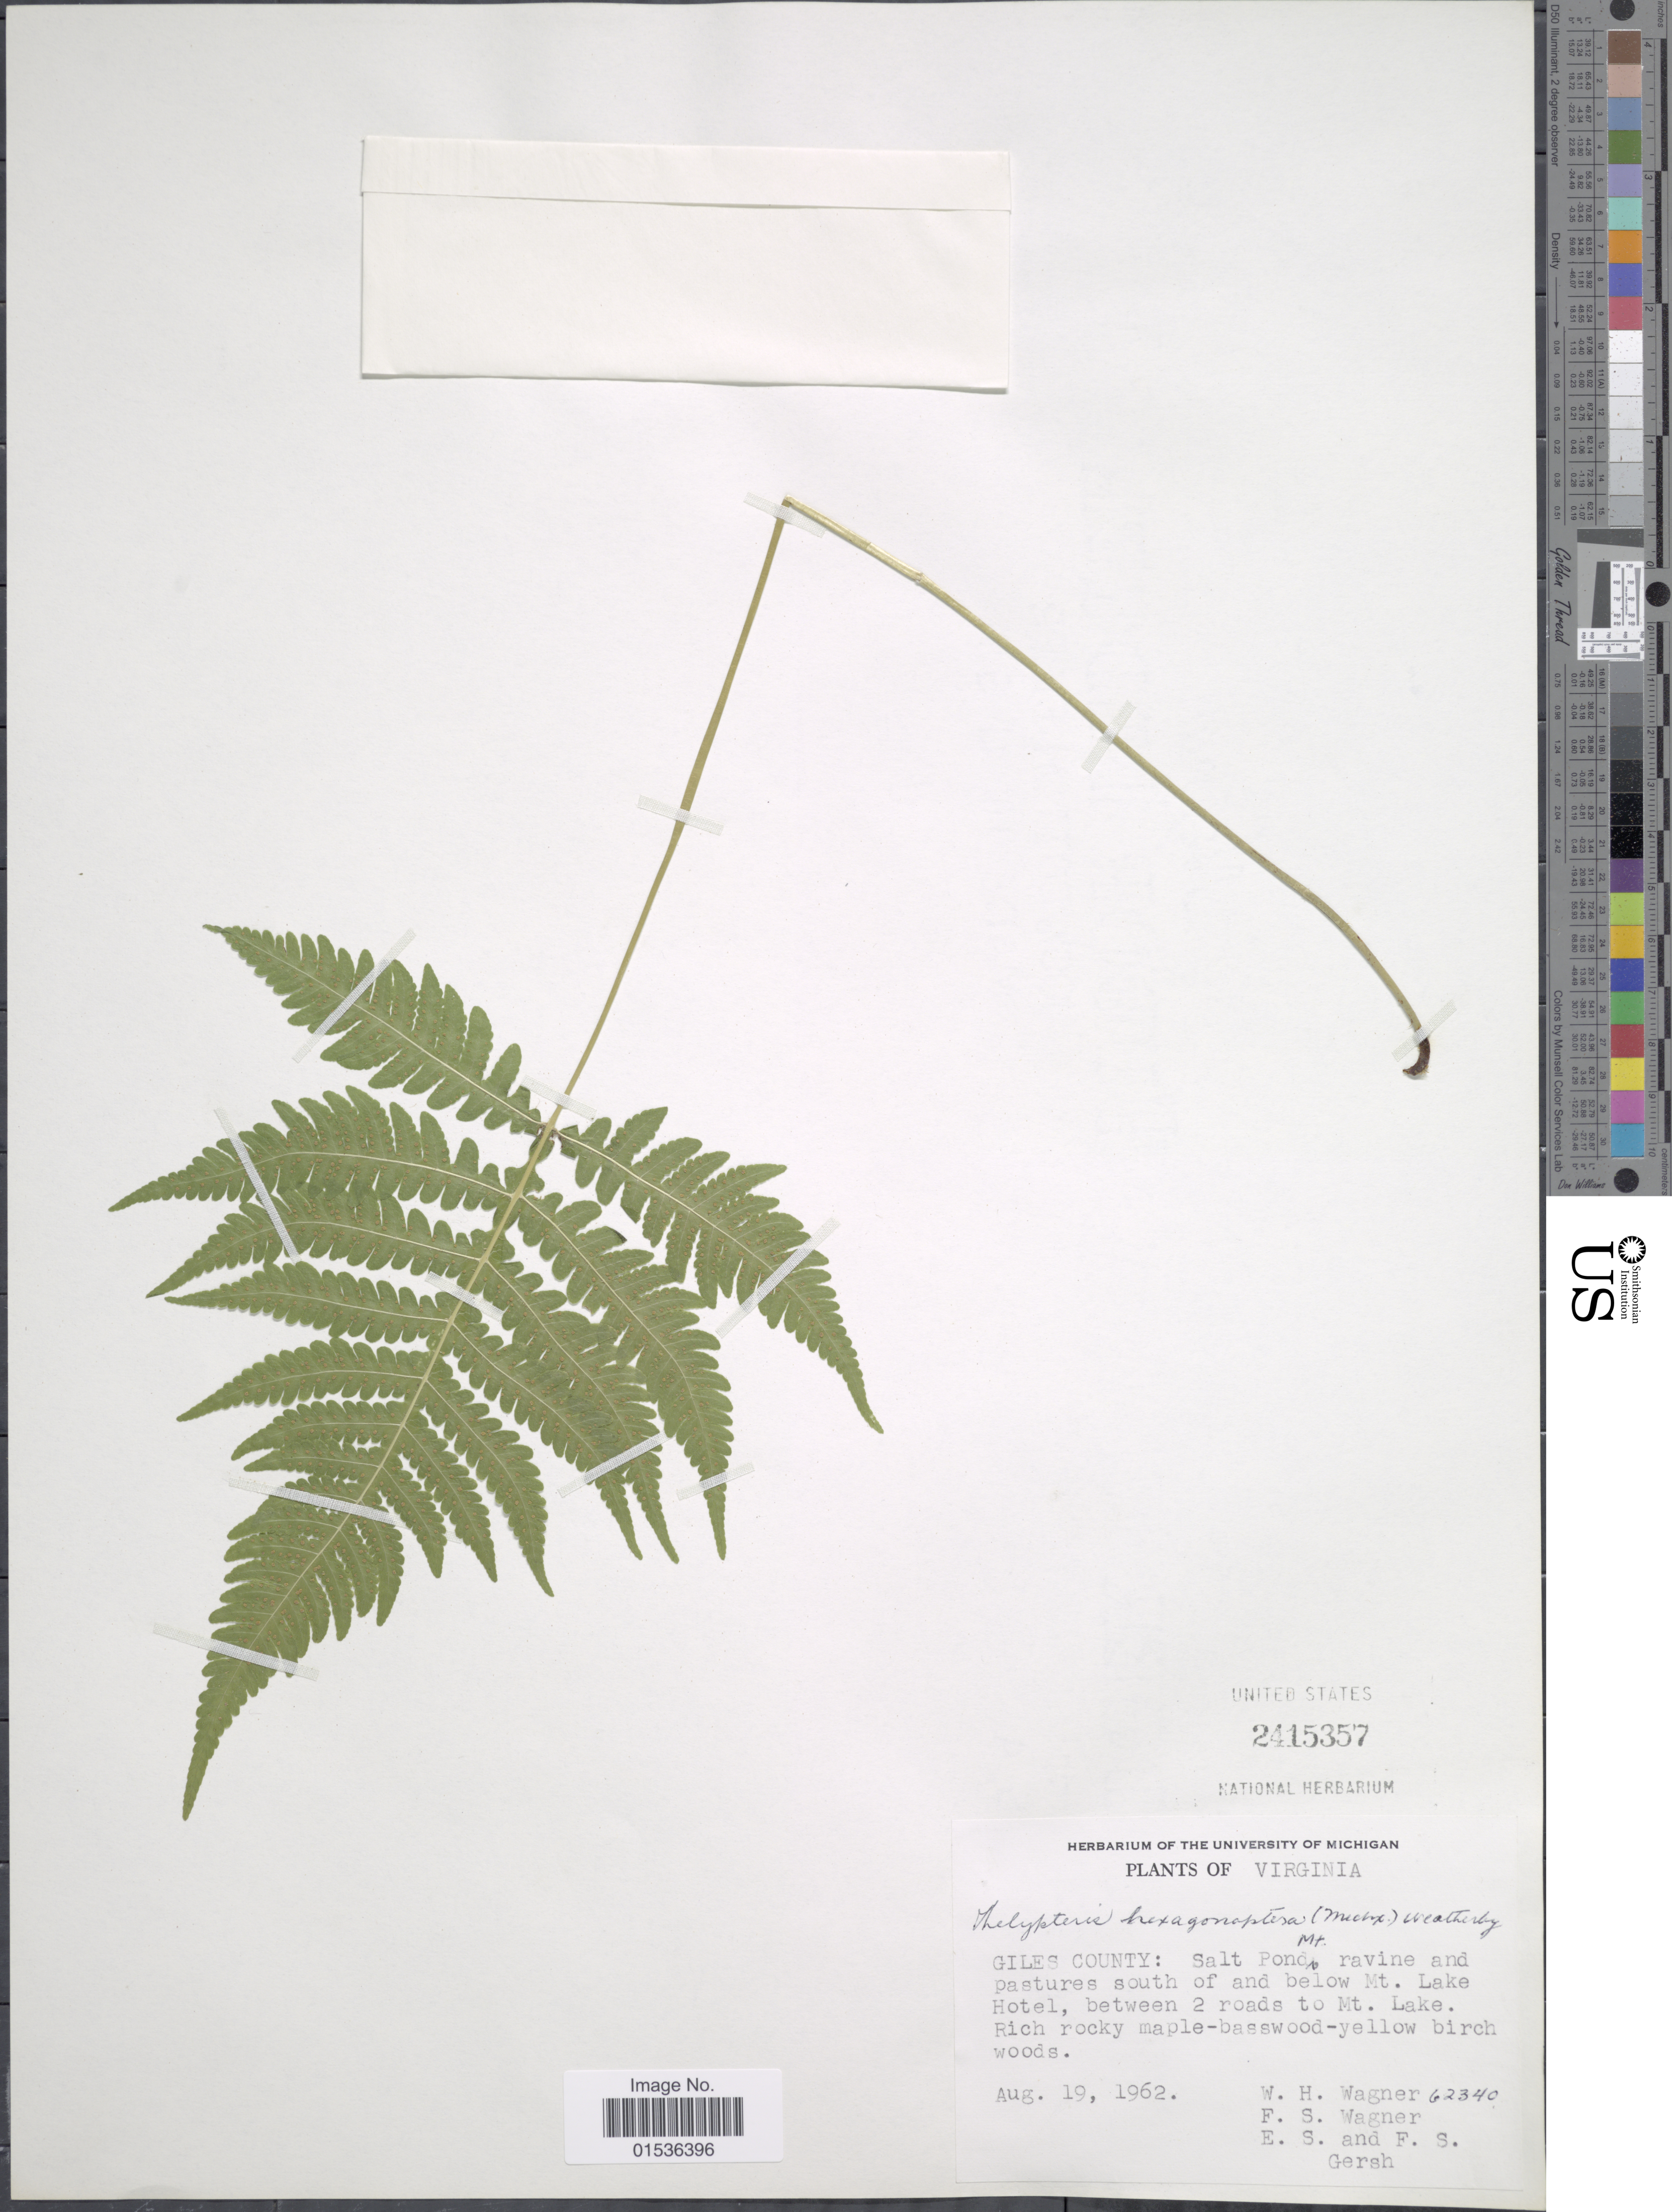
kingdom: Plantae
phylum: Tracheophyta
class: Polypodiopsida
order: Polypodiales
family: Thelypteridaceae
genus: Phegopteris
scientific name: Phegopteris hexagonoptera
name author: (Michx.) Fée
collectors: W. H. Wagner, F. S. Wagner, E. Gersh & F. Gersh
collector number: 62340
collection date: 1962-08-19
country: United States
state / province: Virginia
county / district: Giles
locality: Virginia. Giles County: Salt Pond Mt. ravine and pastures south of and below Mt. Lake Hotel, between 2 roads to Mt. Lake.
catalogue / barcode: US 2415357